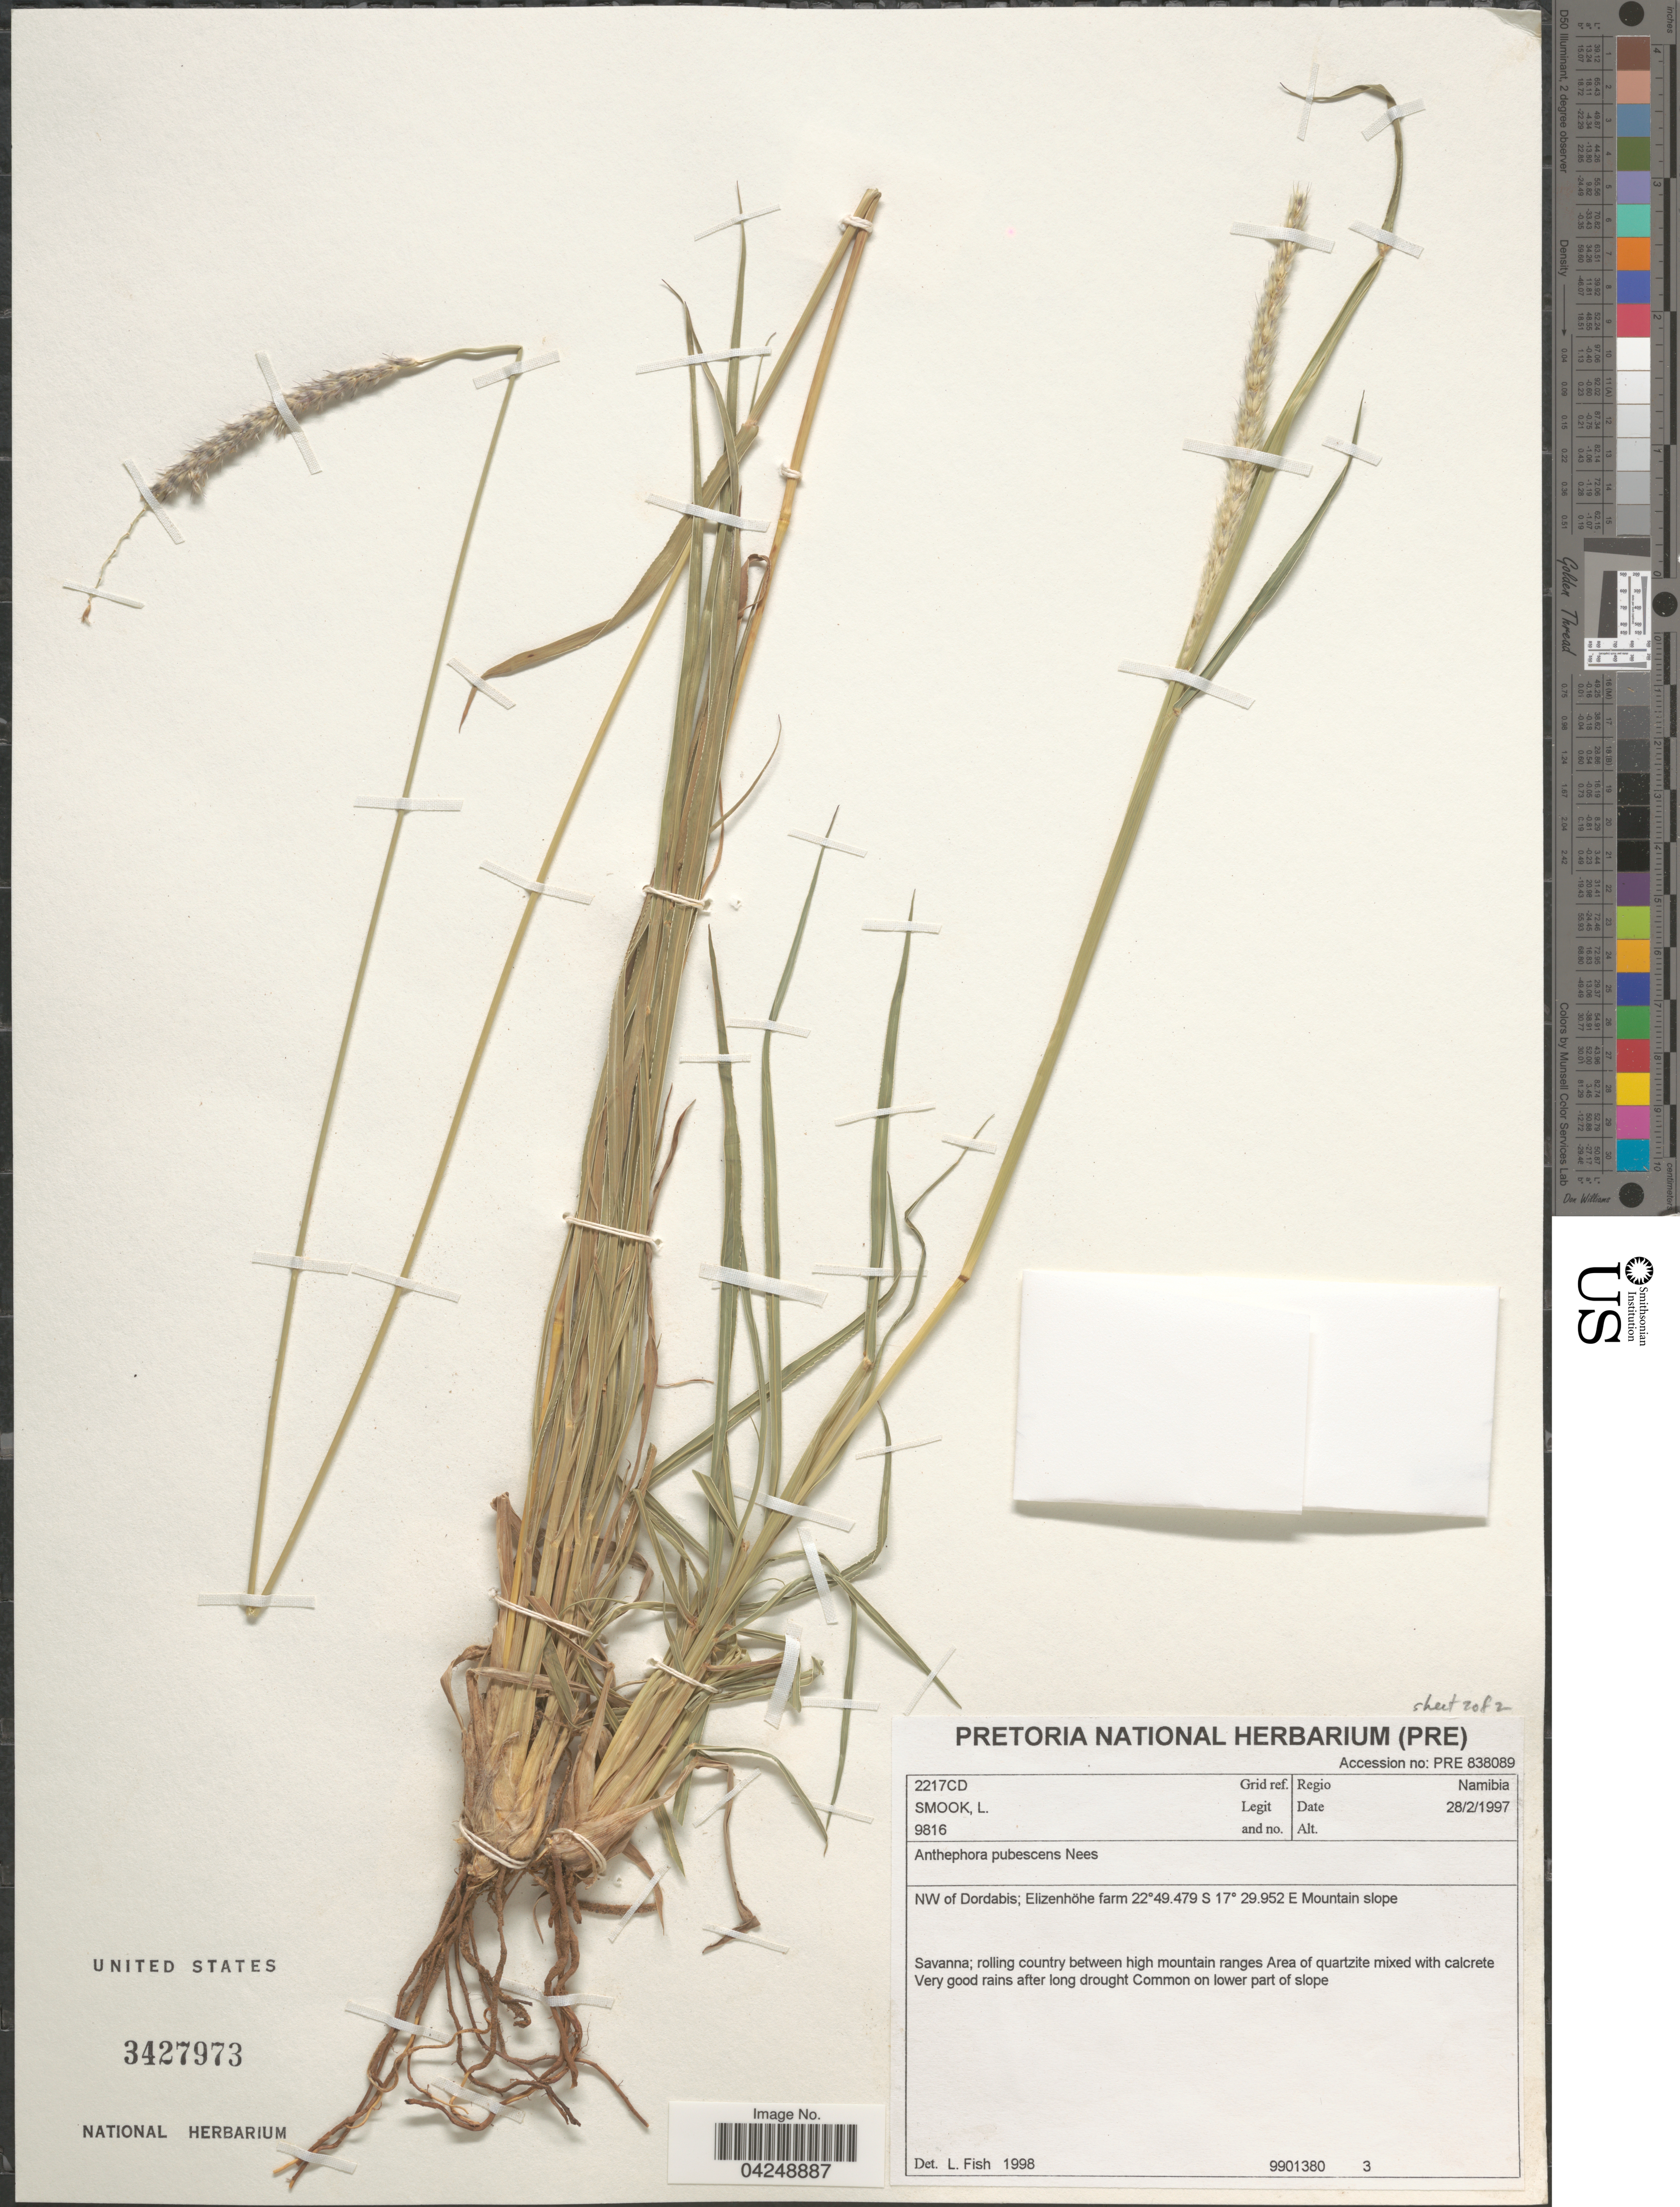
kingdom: Plantae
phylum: Tracheophyta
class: Liliopsida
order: Poales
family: Poaceae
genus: Anthephora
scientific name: Anthephora pubescens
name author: Nees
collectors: L. Smook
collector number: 9816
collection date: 1997-02-28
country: Namibia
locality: Grid ref. 2217CD. Regio Namibia. NW of Dordabis; Elizenhöhe farm. E Mountain slope. Savanna; rolling country between high mountain ranges Area of quartzite mixed with calcrete.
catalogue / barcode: US 3427973